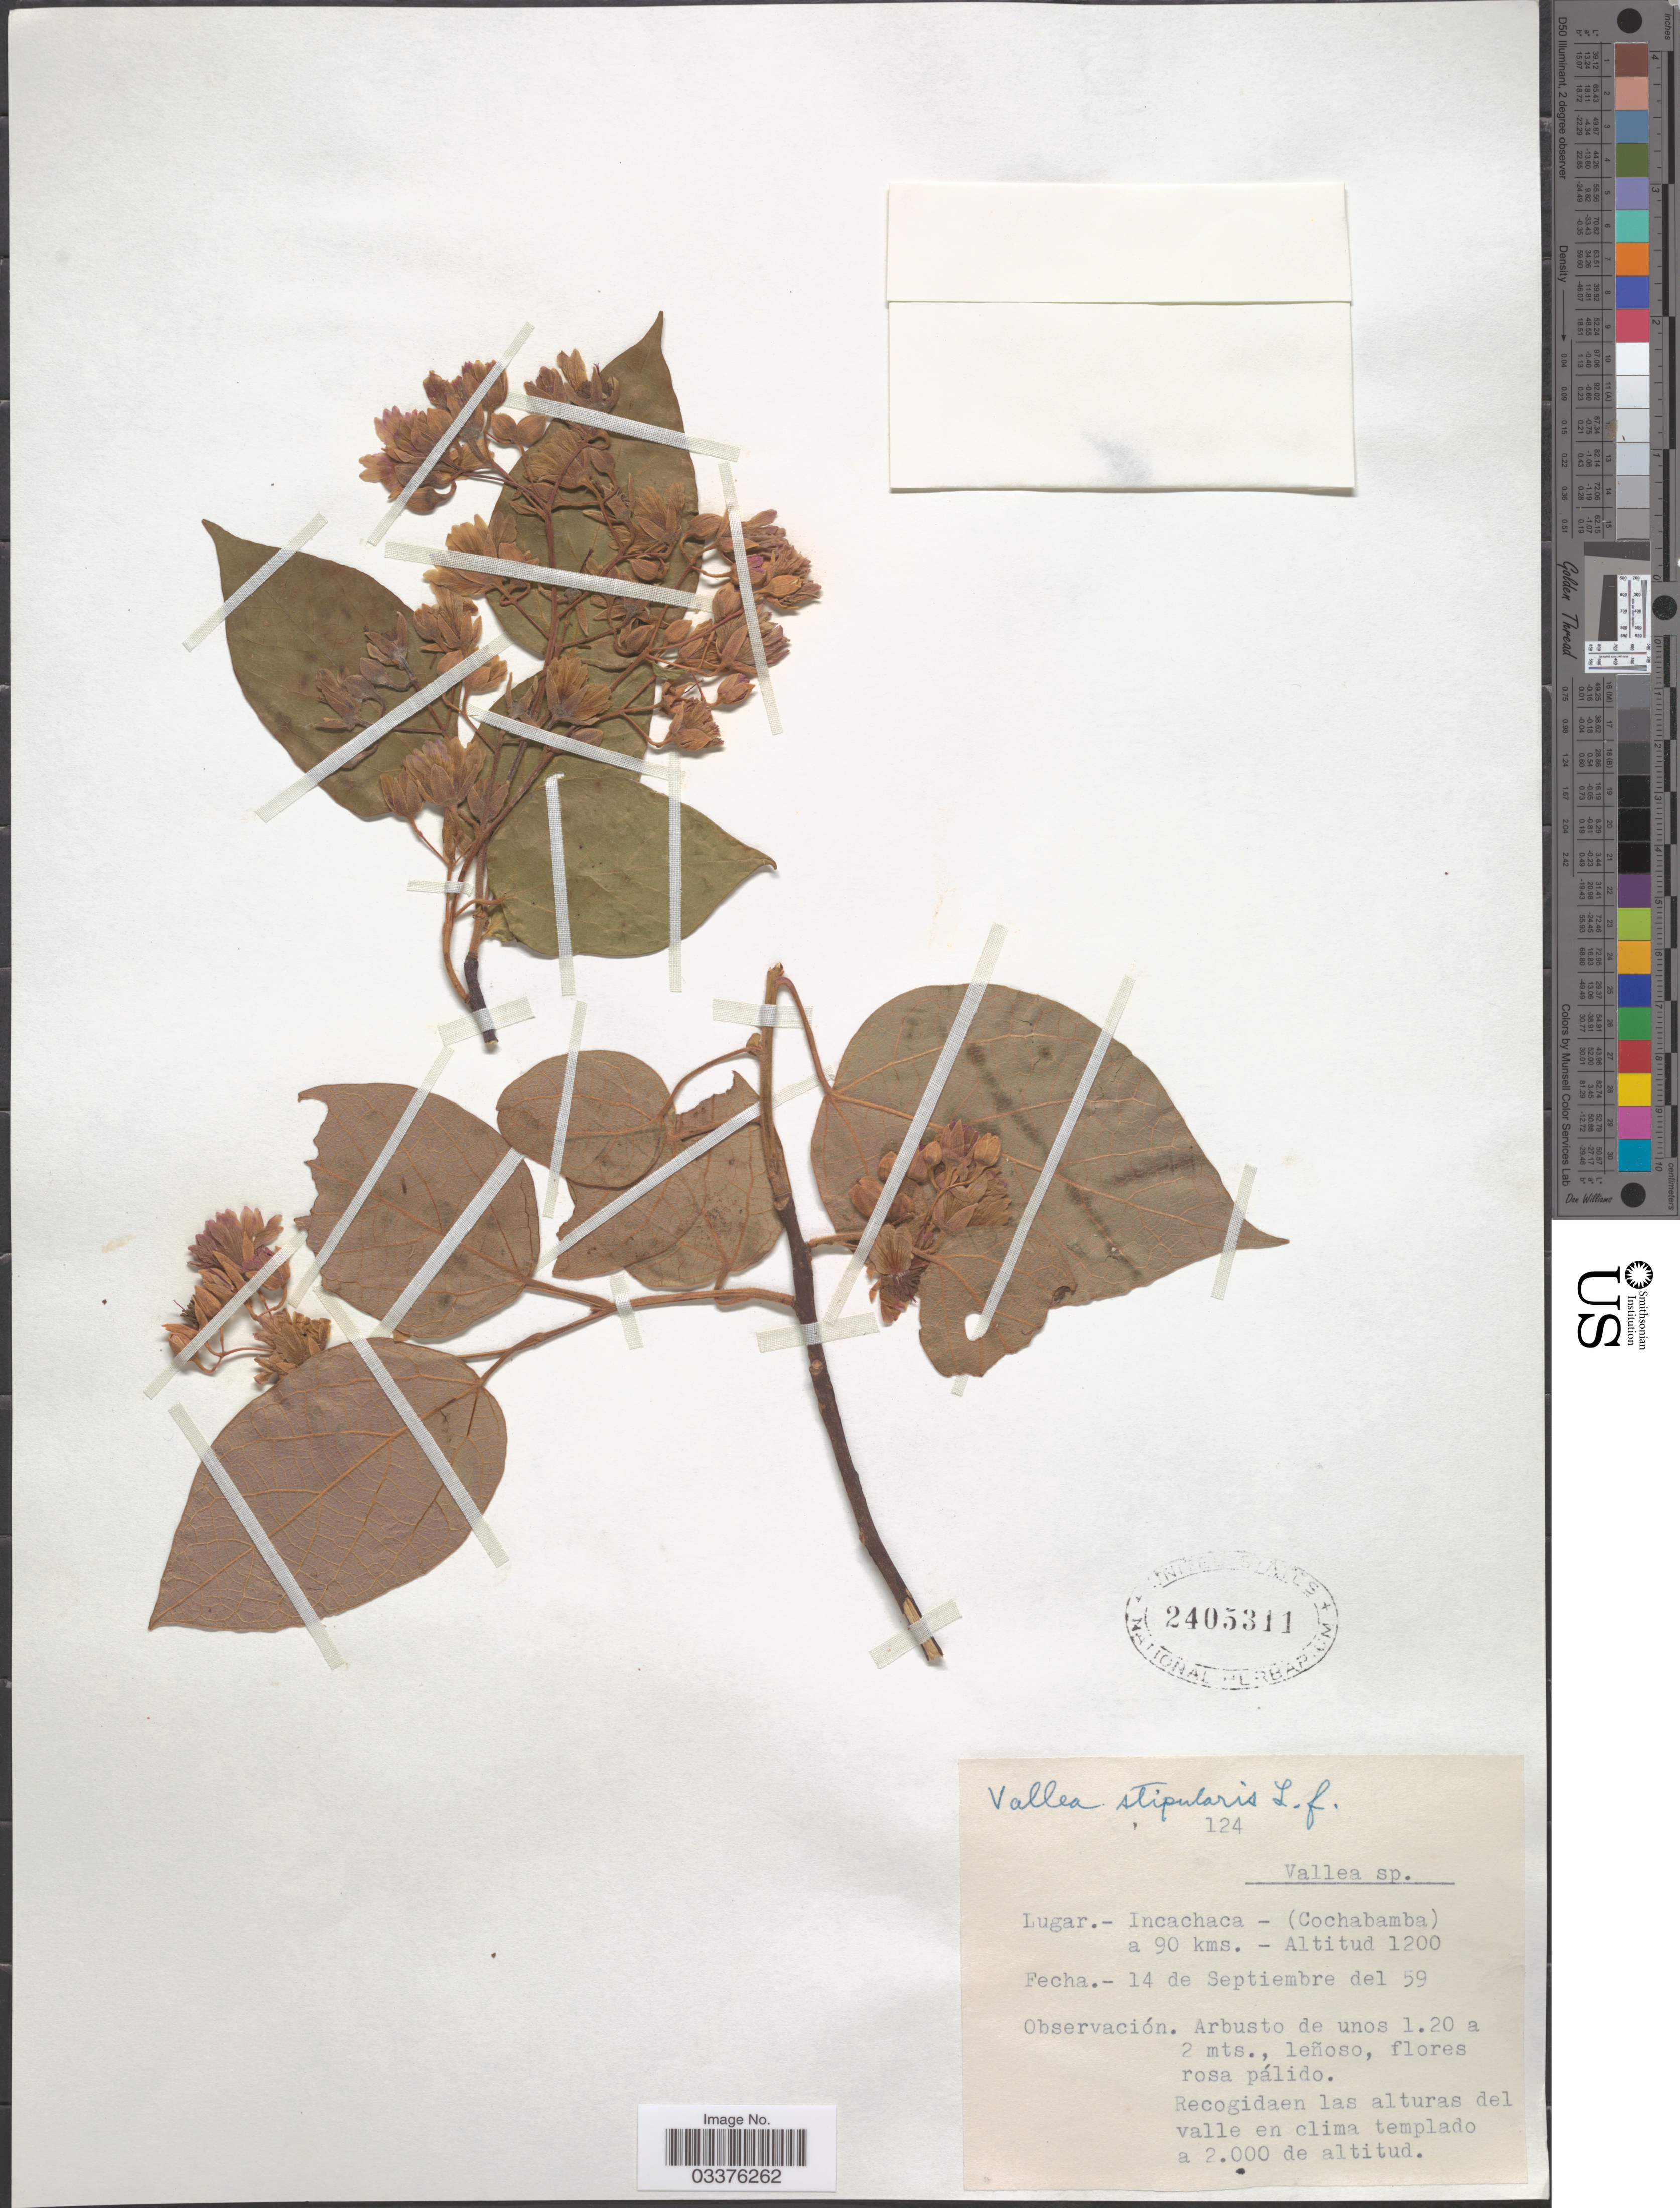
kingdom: Plantae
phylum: Tracheophyta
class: Magnoliopsida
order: Oxalidales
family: Elaeocarpaceae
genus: Vallea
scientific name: Vallea stipularis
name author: L. f.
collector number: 124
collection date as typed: Transcribed d/m/y: 14/9/59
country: Bolivia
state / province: Cochabamba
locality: Incachaca - (Cochabamba) a 90 kms.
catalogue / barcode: US 2405311